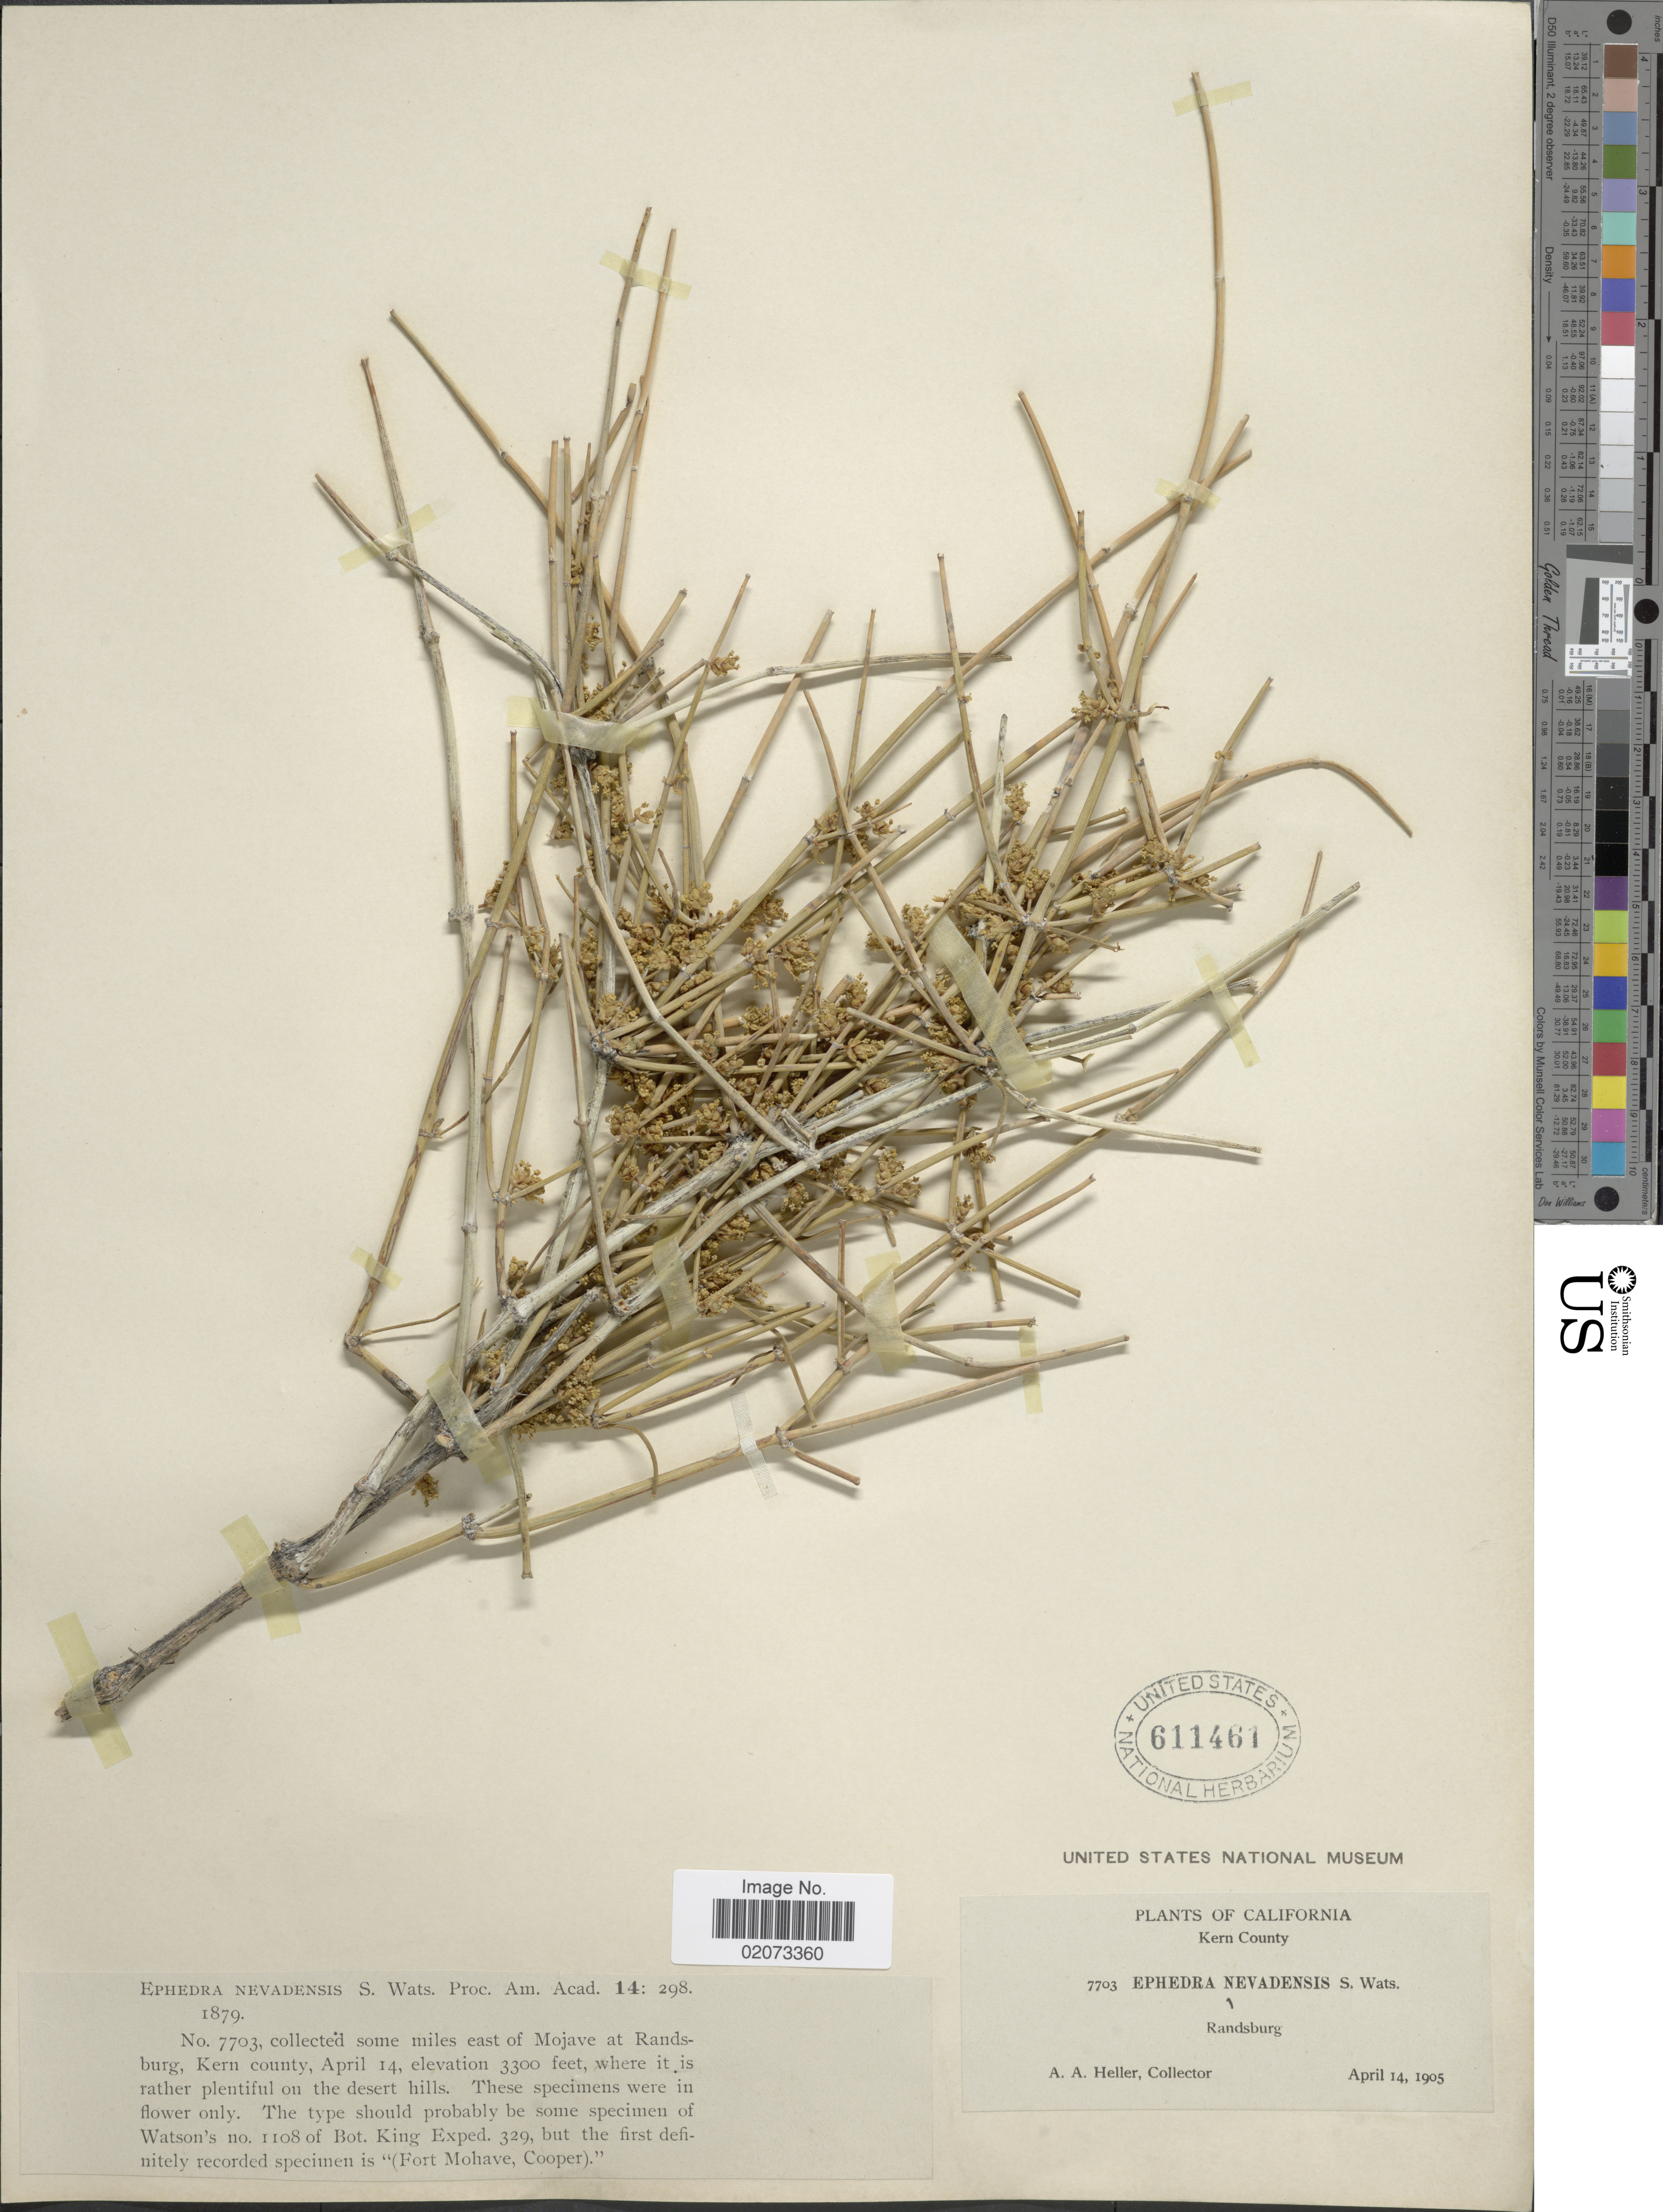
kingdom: Plantae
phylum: Tracheophyta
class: Gnetopsida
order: Ephedrales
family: Ephedraceae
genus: Ephedra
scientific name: Ephedra nevadensis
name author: S. Watson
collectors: A. A. Heller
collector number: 7703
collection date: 1905-04-14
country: United States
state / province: California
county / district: Kern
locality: California. Kern County. Randsburg, Collected some miles east of Mojave at Randsburg, Kern county.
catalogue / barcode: US 611461